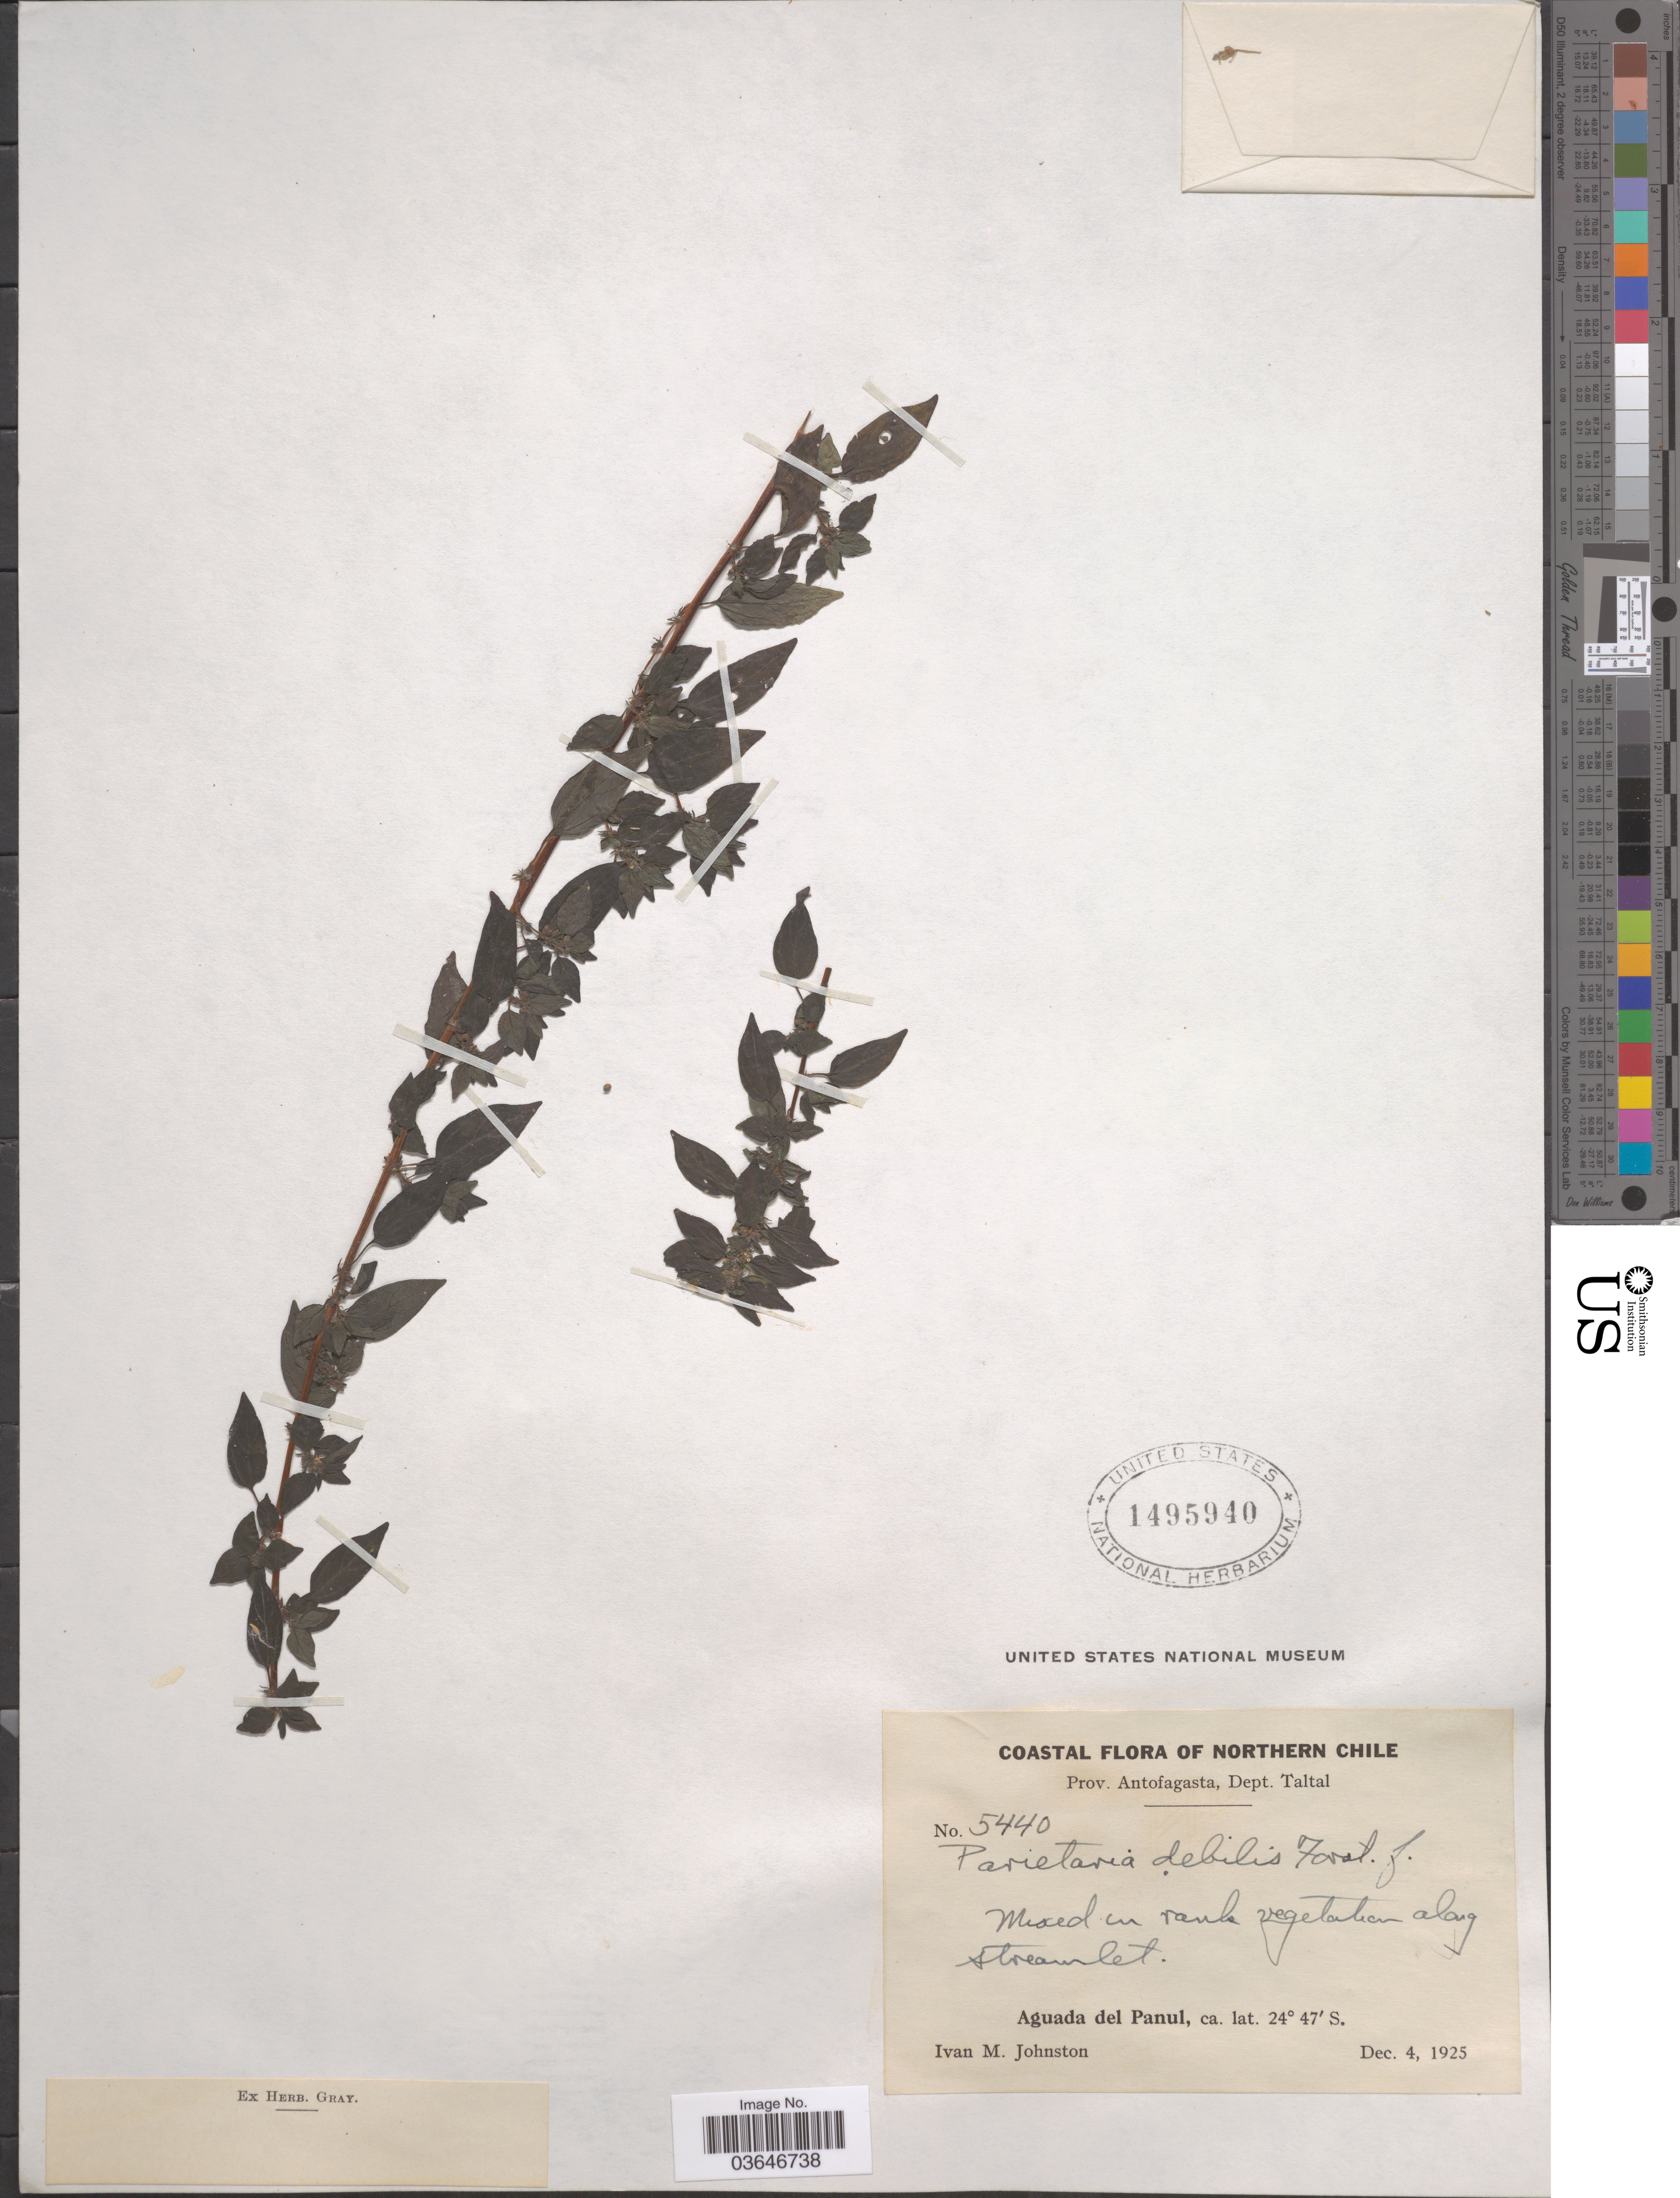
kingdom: Plantae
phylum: Tracheophyta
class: Magnoliopsida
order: Rosales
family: Urticaceae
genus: Parietaria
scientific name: Parietaria debilis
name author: G. Forst.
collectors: I.M. Johnston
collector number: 5440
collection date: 1925-12-04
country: Chile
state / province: Antofagasta (II)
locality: Coastal. Northern Chile. Dept. Taltal. Along streamlet. Aguada del Panul.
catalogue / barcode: US 1495940